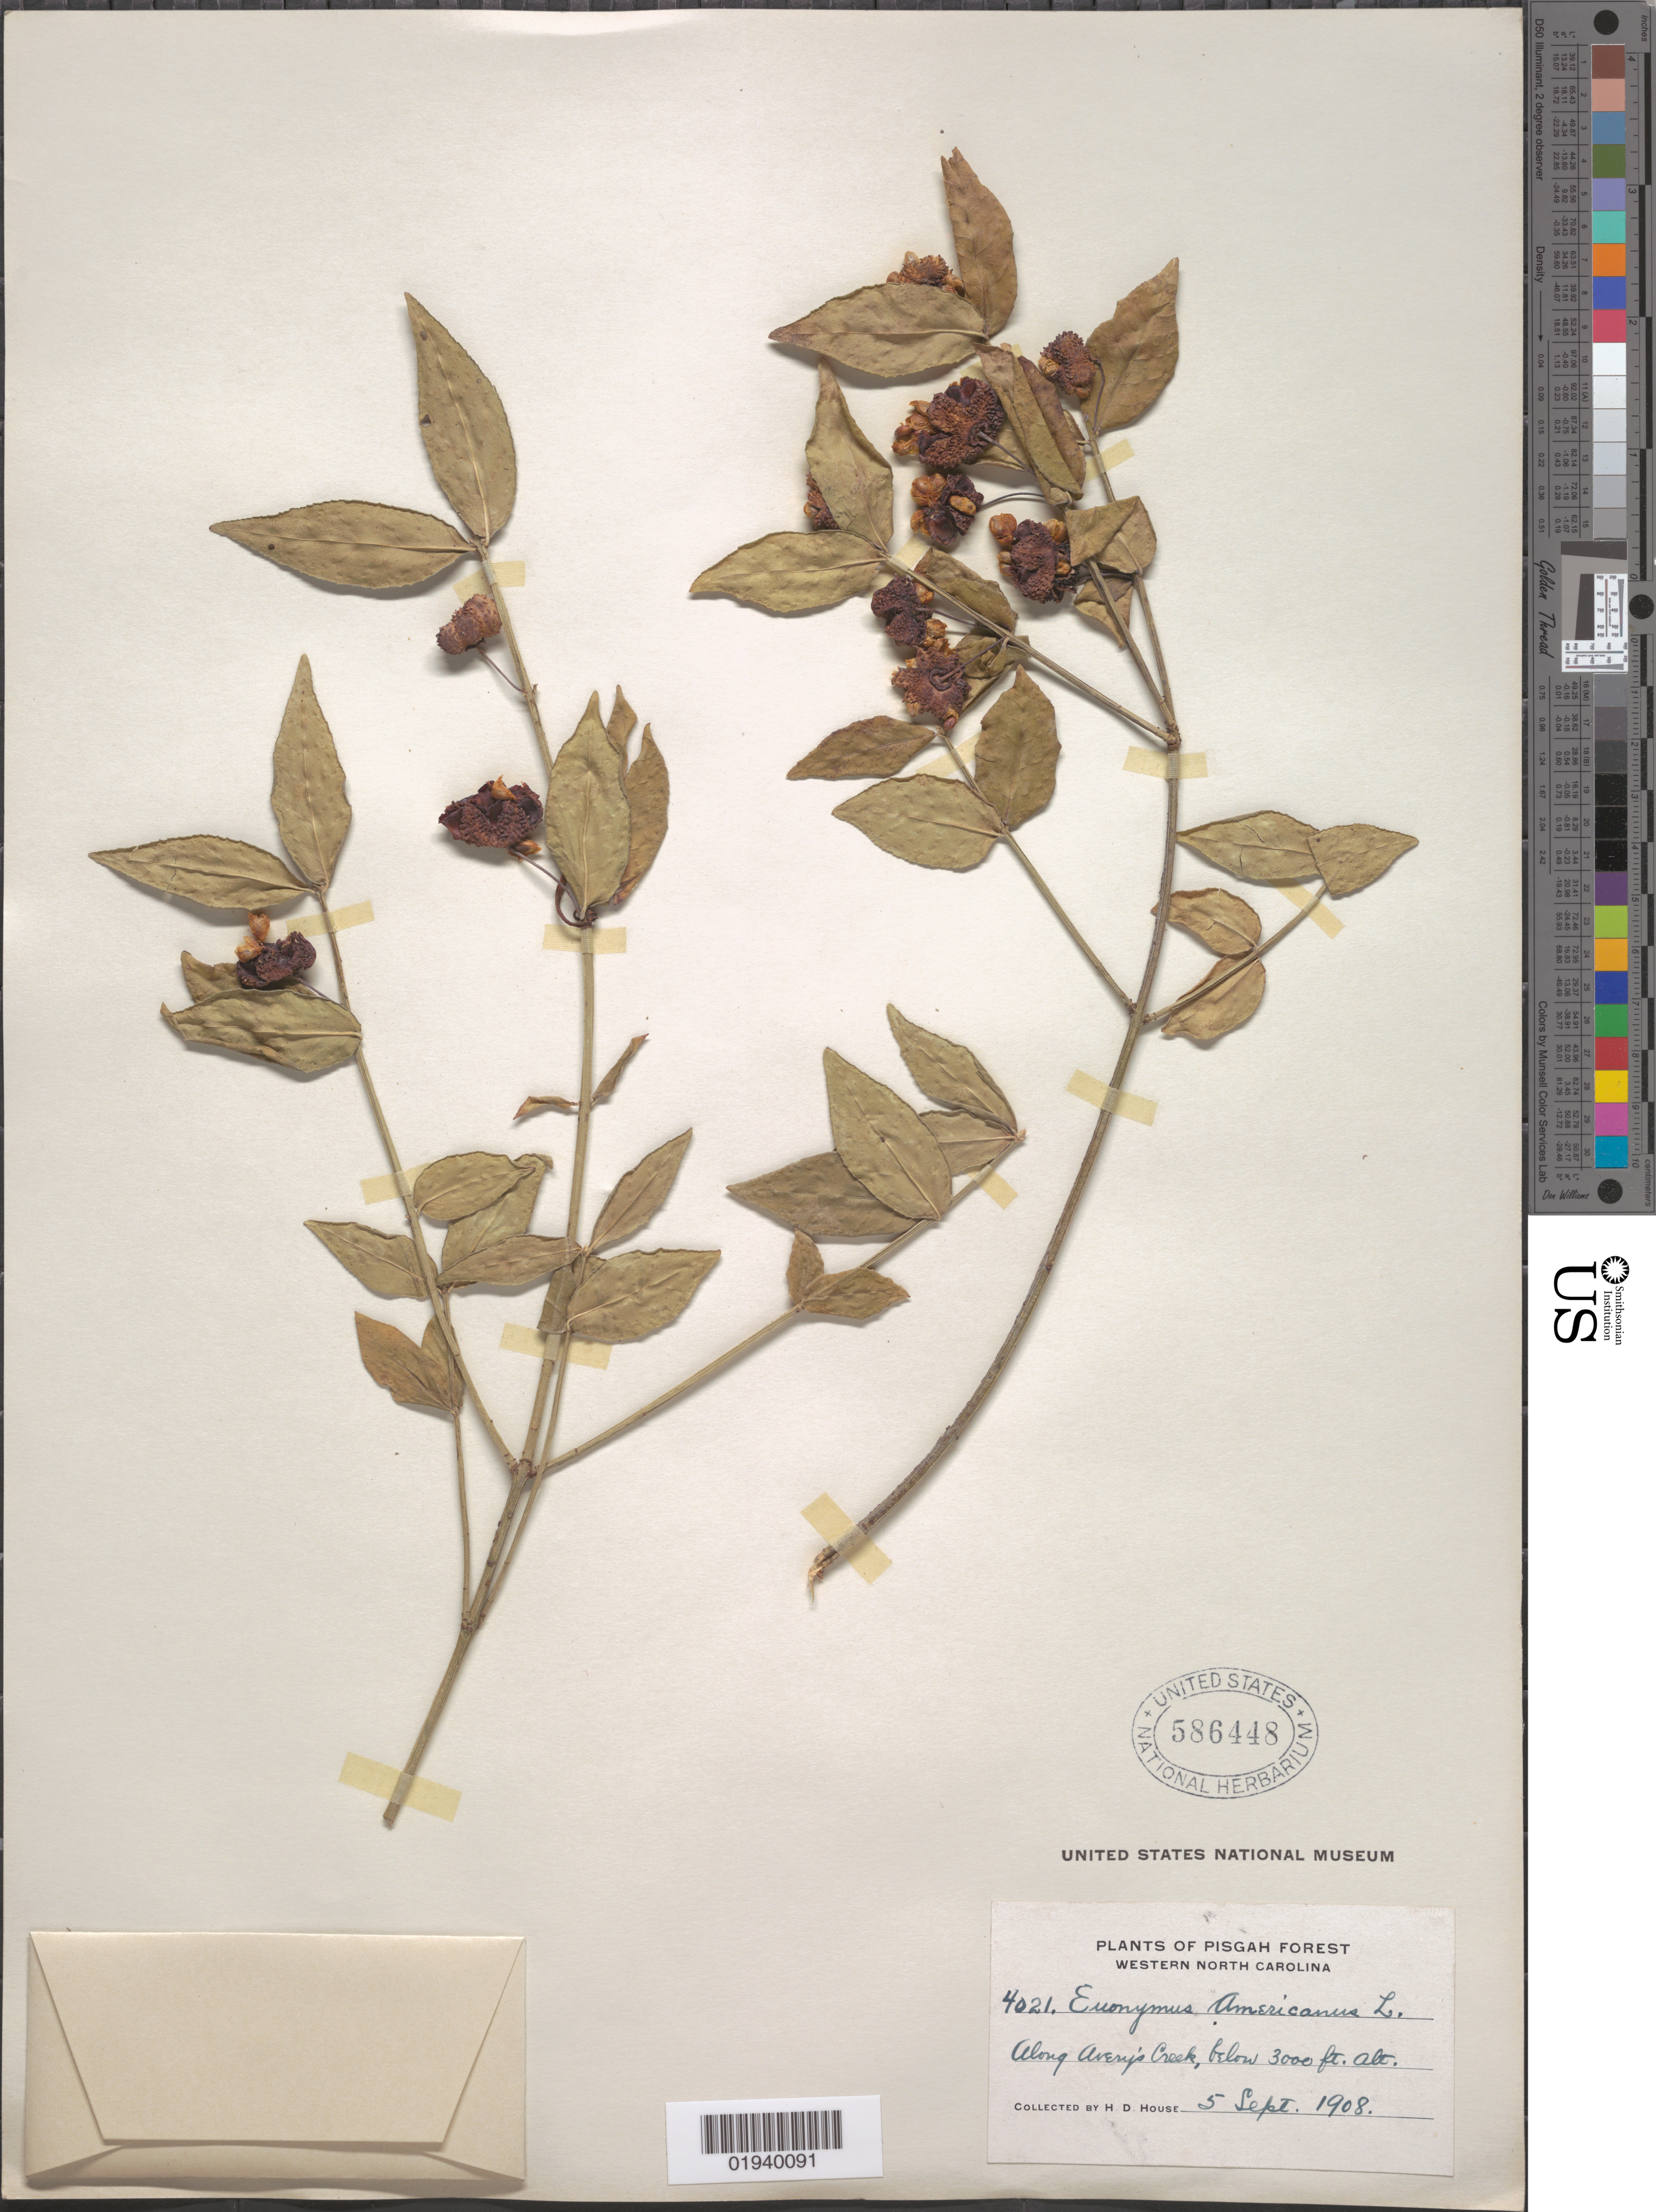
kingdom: Plantae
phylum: Tracheophyta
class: Magnoliopsida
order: Celastrales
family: Celastraceae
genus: Euonymus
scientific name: Euonymus americanus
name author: L.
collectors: H. D. House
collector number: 4021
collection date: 1908-09-05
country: United States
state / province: North Carolina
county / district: Buncombe County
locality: Avery's Creek, Pisgah Forest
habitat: Along creek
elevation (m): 914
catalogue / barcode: US 586448